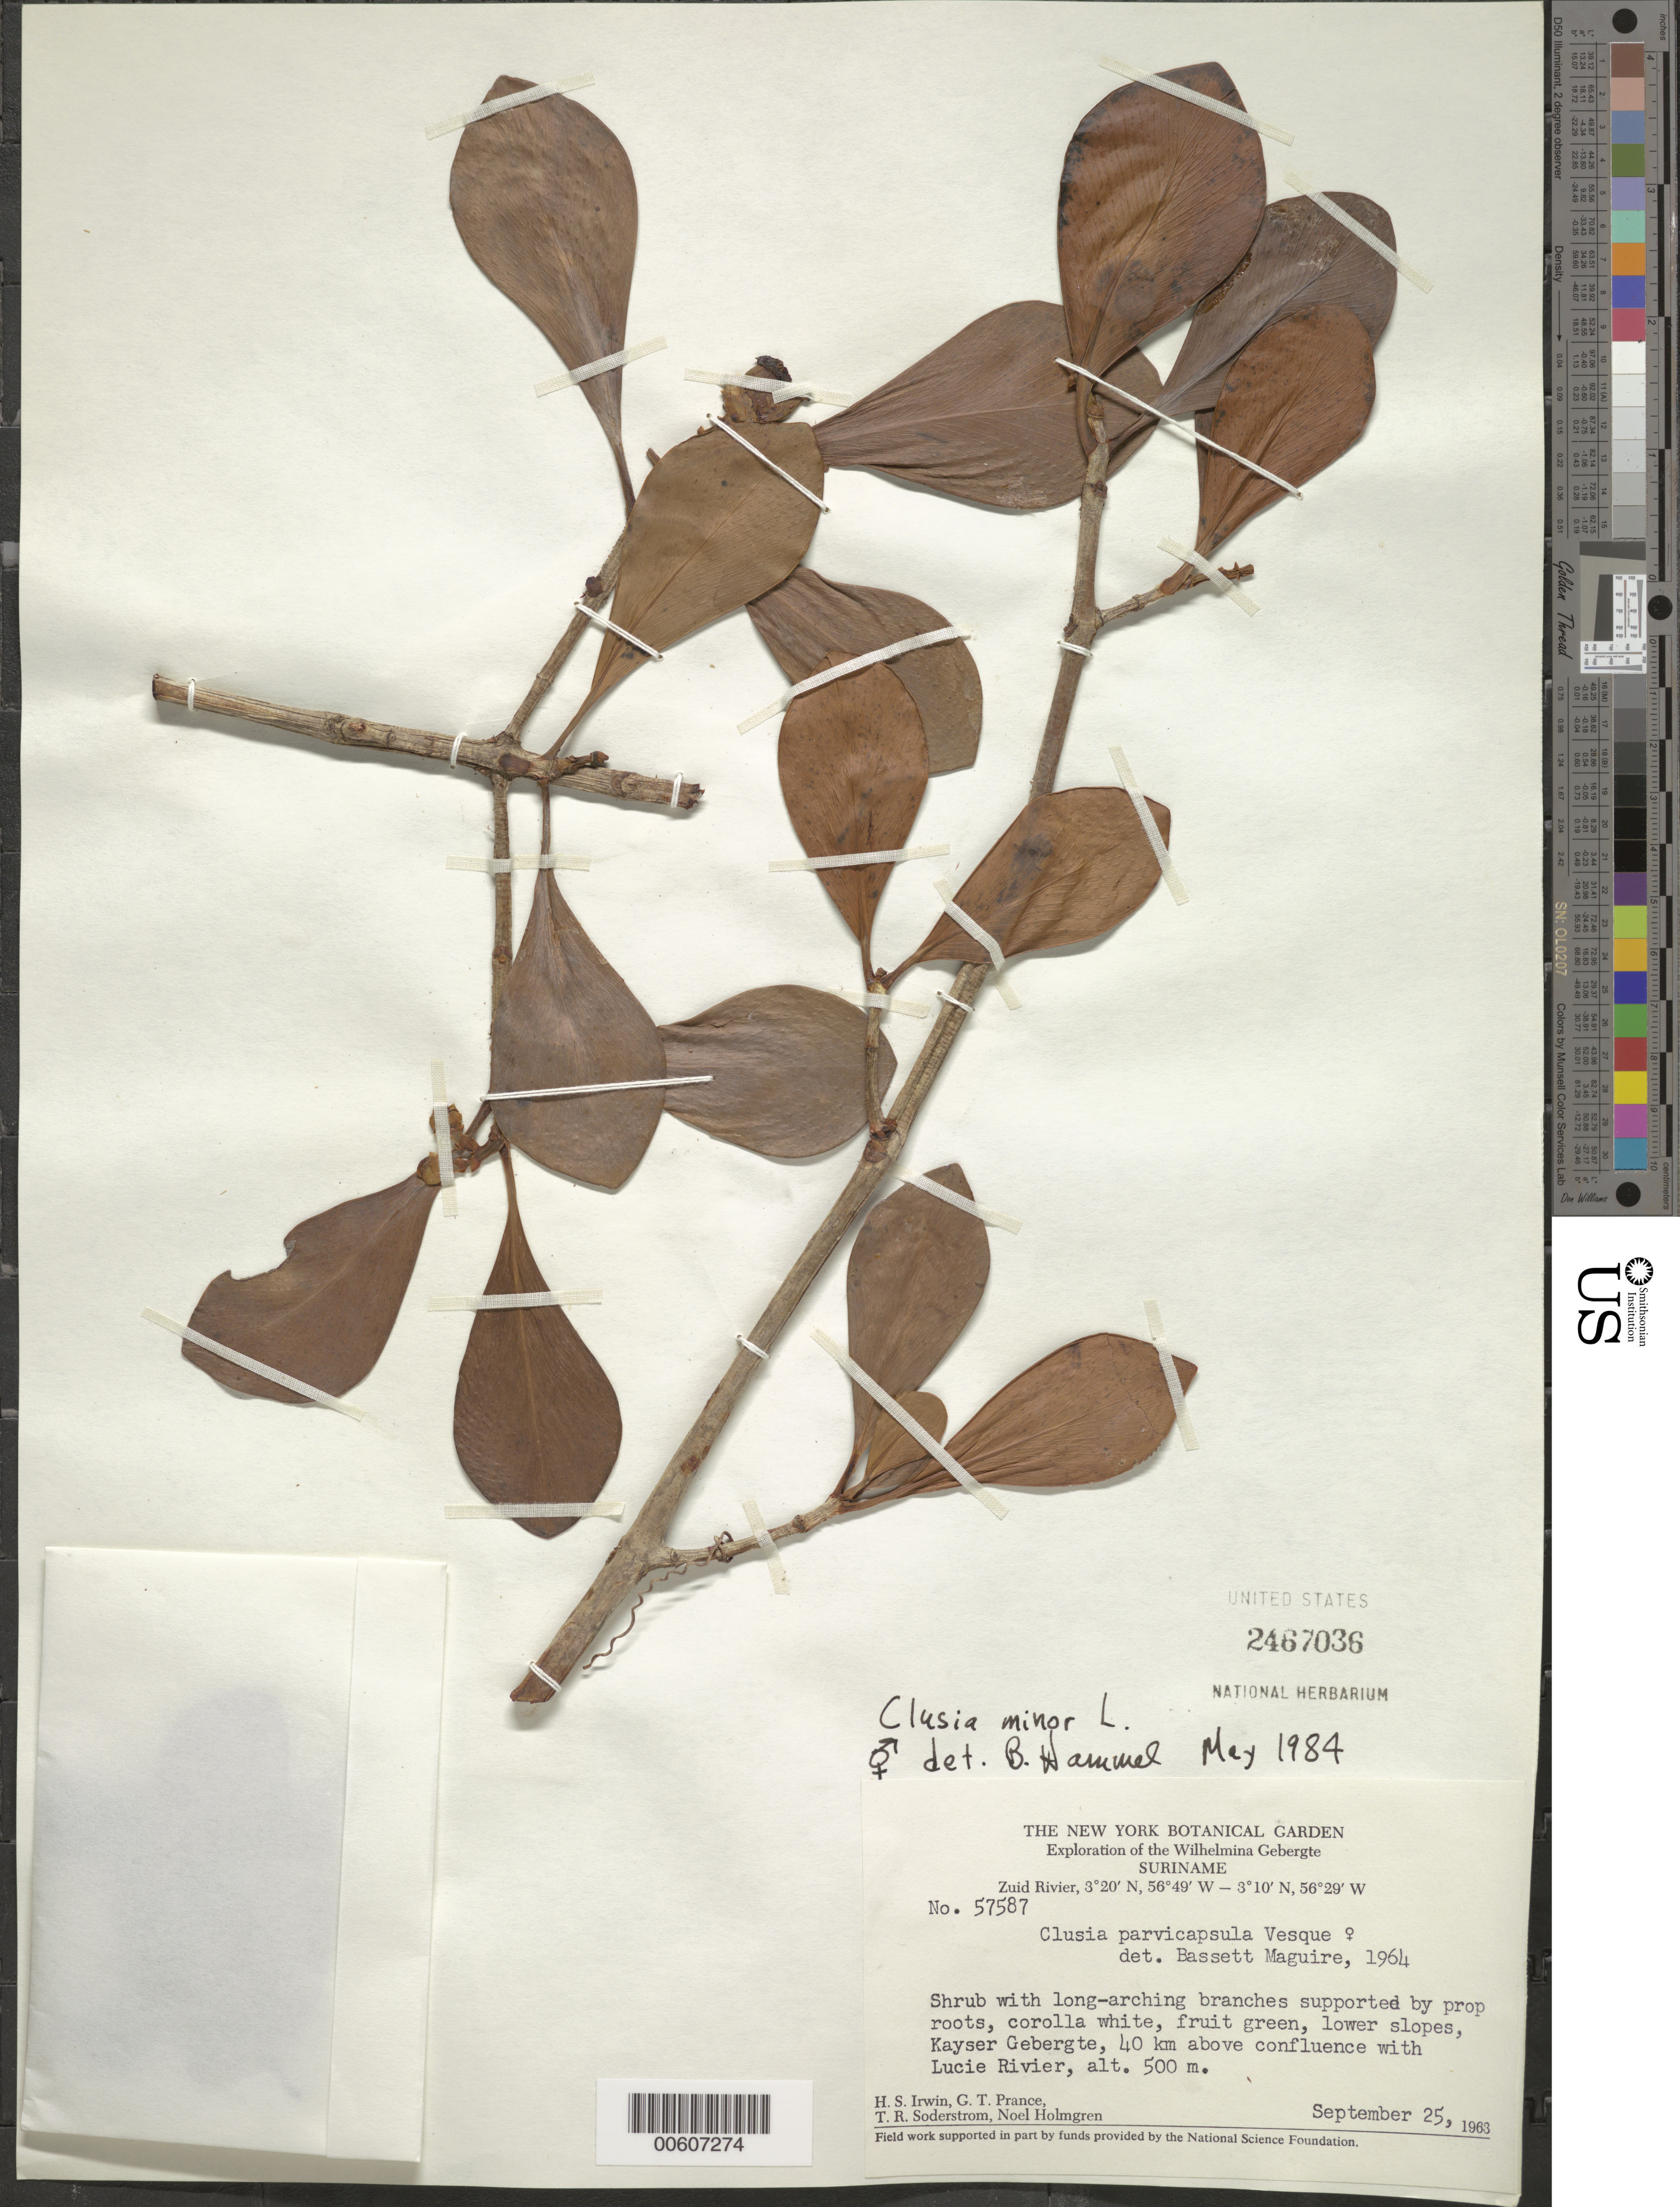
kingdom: Plantae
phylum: Tracheophyta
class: Magnoliopsida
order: Malpighiales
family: Clusiaceae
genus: Clusia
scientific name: Clusia minor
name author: L.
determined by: Hammel, Barry E., (MO), Missouri Botanical Garden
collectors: H. Irwin, G. T. Prance, T. R. Soderstrom & N. H. Holmgren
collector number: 57587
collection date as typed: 25-Sep-63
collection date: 1963-09-25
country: Suriname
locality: Kayser Airstrip, Zuid R., 40 km above confl. with Lucie R., Wilhelmina Gebergte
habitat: Lower slopes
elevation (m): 500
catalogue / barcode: US 2467036